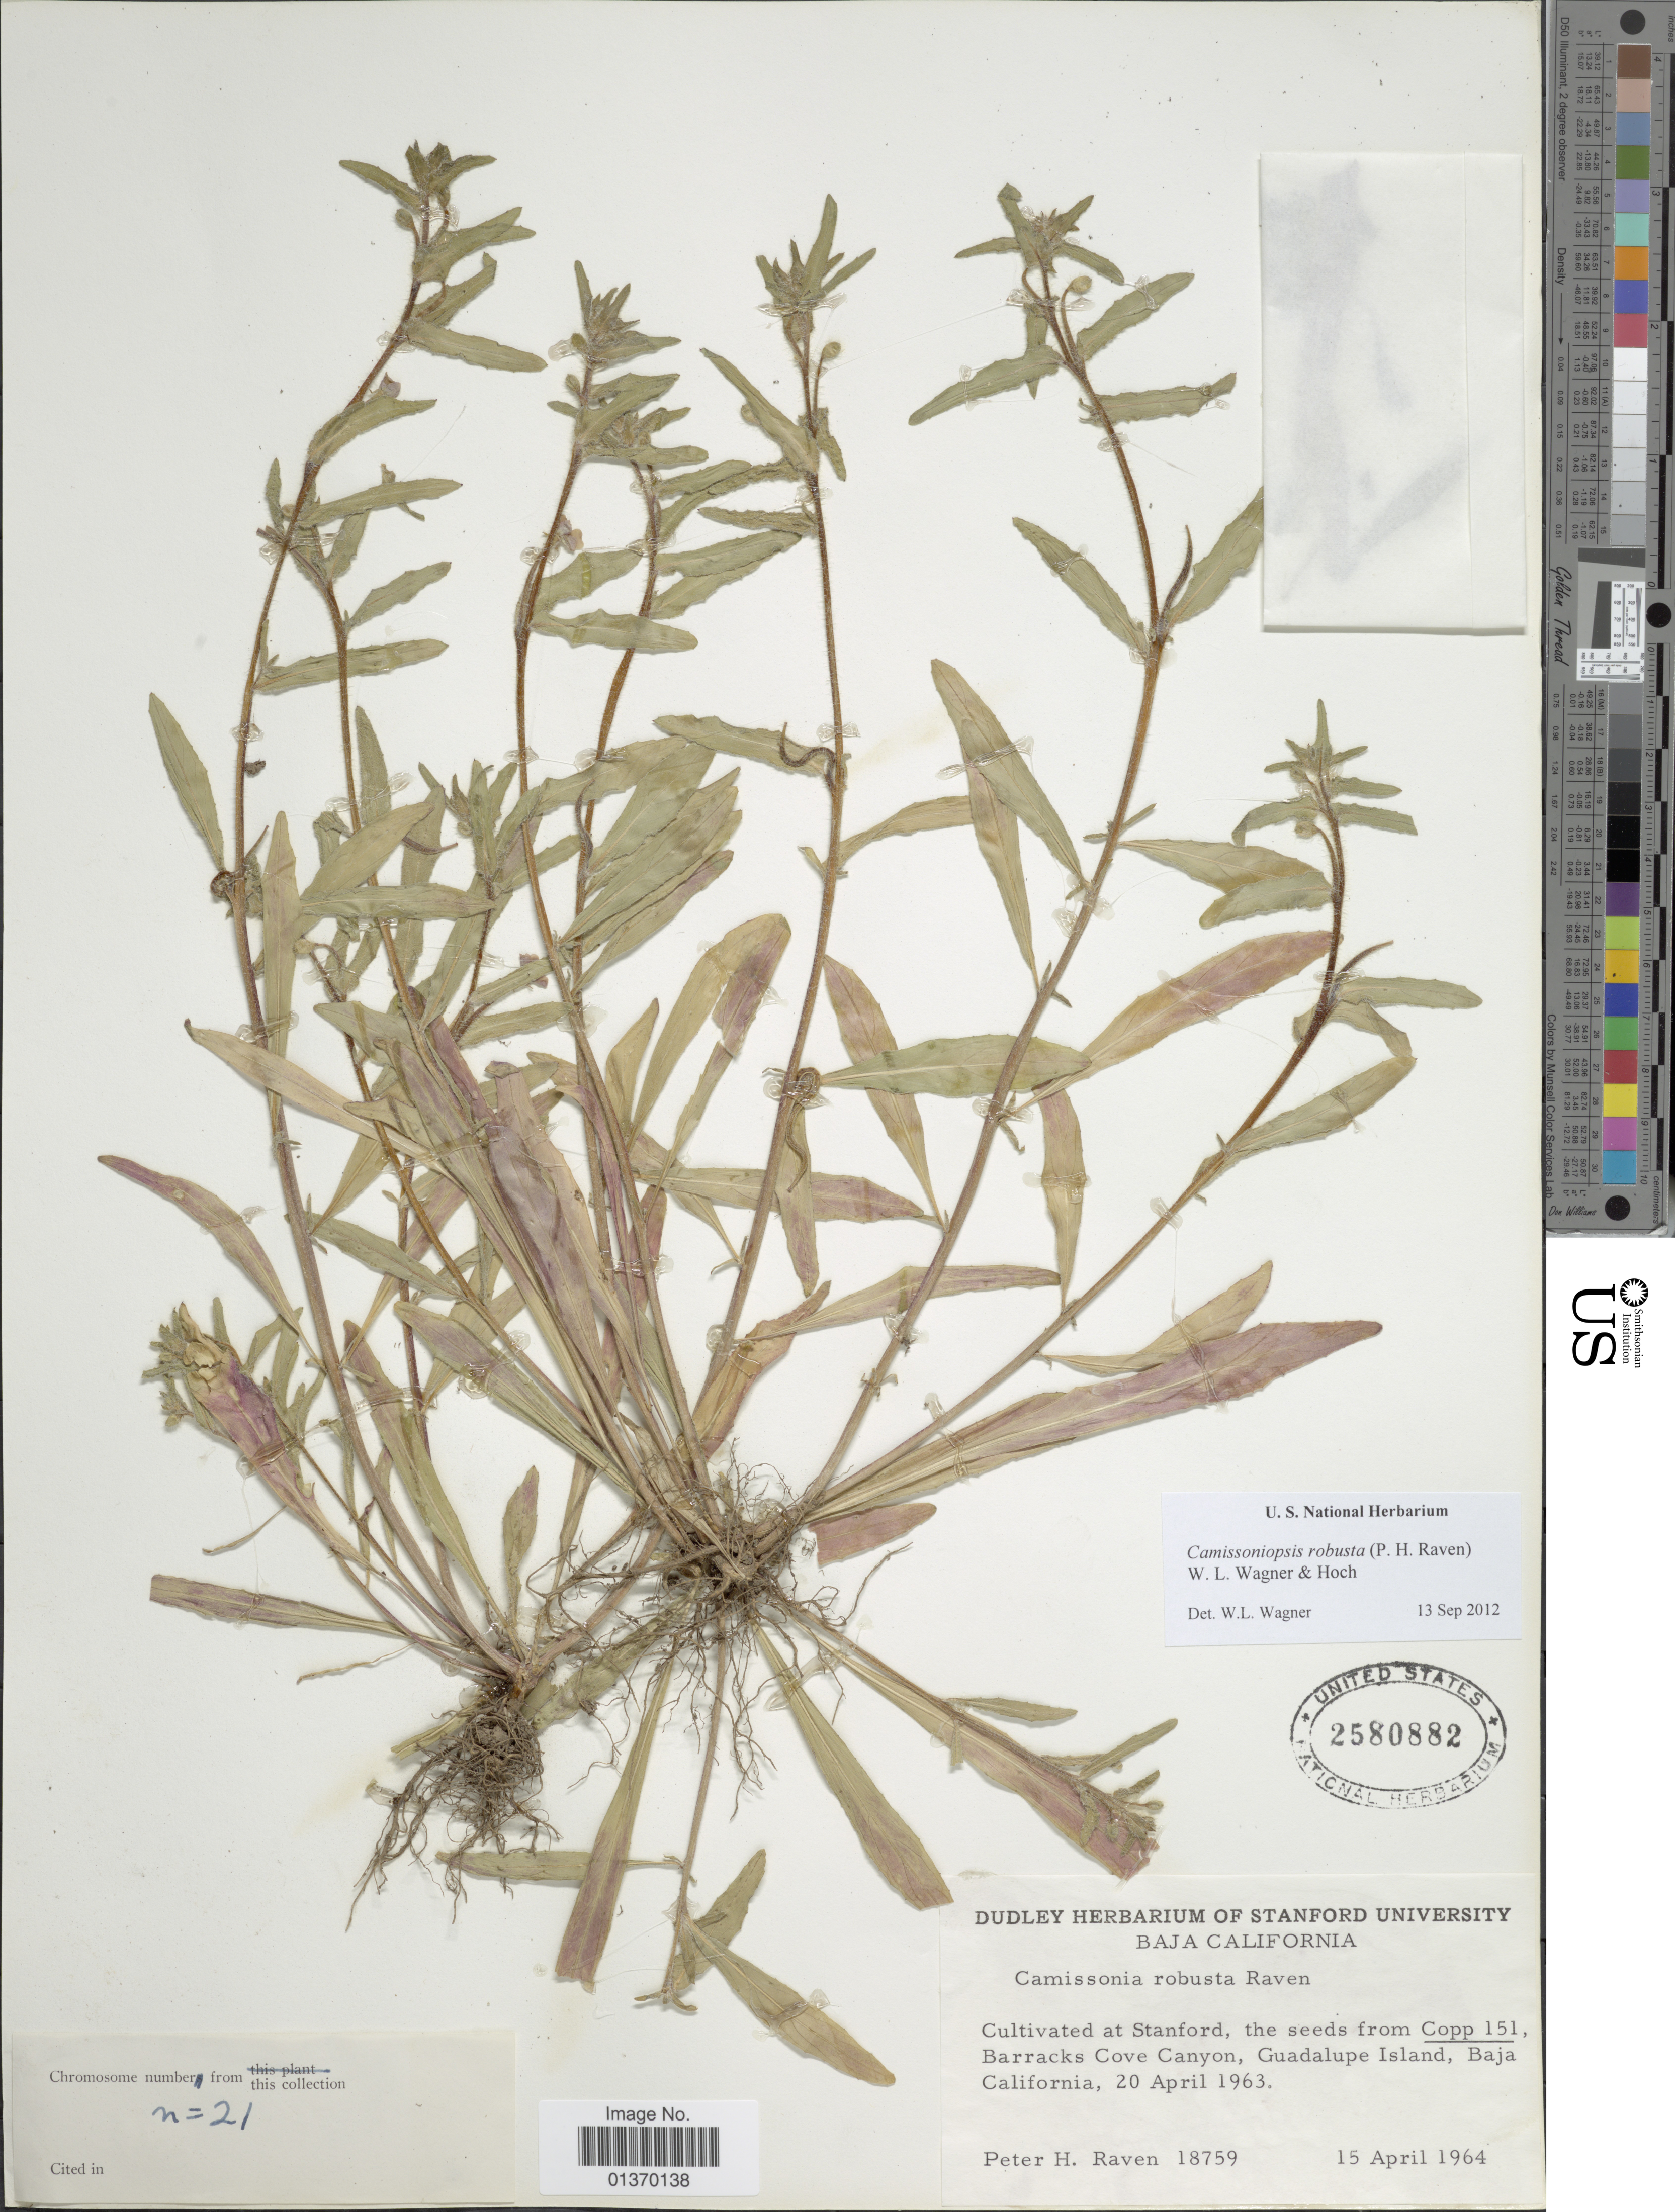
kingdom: Plantae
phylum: Tracheophyta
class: Magnoliopsida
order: Myrtales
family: Onagraceae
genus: Camissoniopsis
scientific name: Camissoniopsis robusta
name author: (P.H. Raven) W.L. Wagner & Hoch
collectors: P. H. Raven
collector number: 18759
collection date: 1964-04-15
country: Mexico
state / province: Baja California Norte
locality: Stanford, Barracks Cove Canyon, Guadalupe Island, Baja California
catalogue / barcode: US 2580882